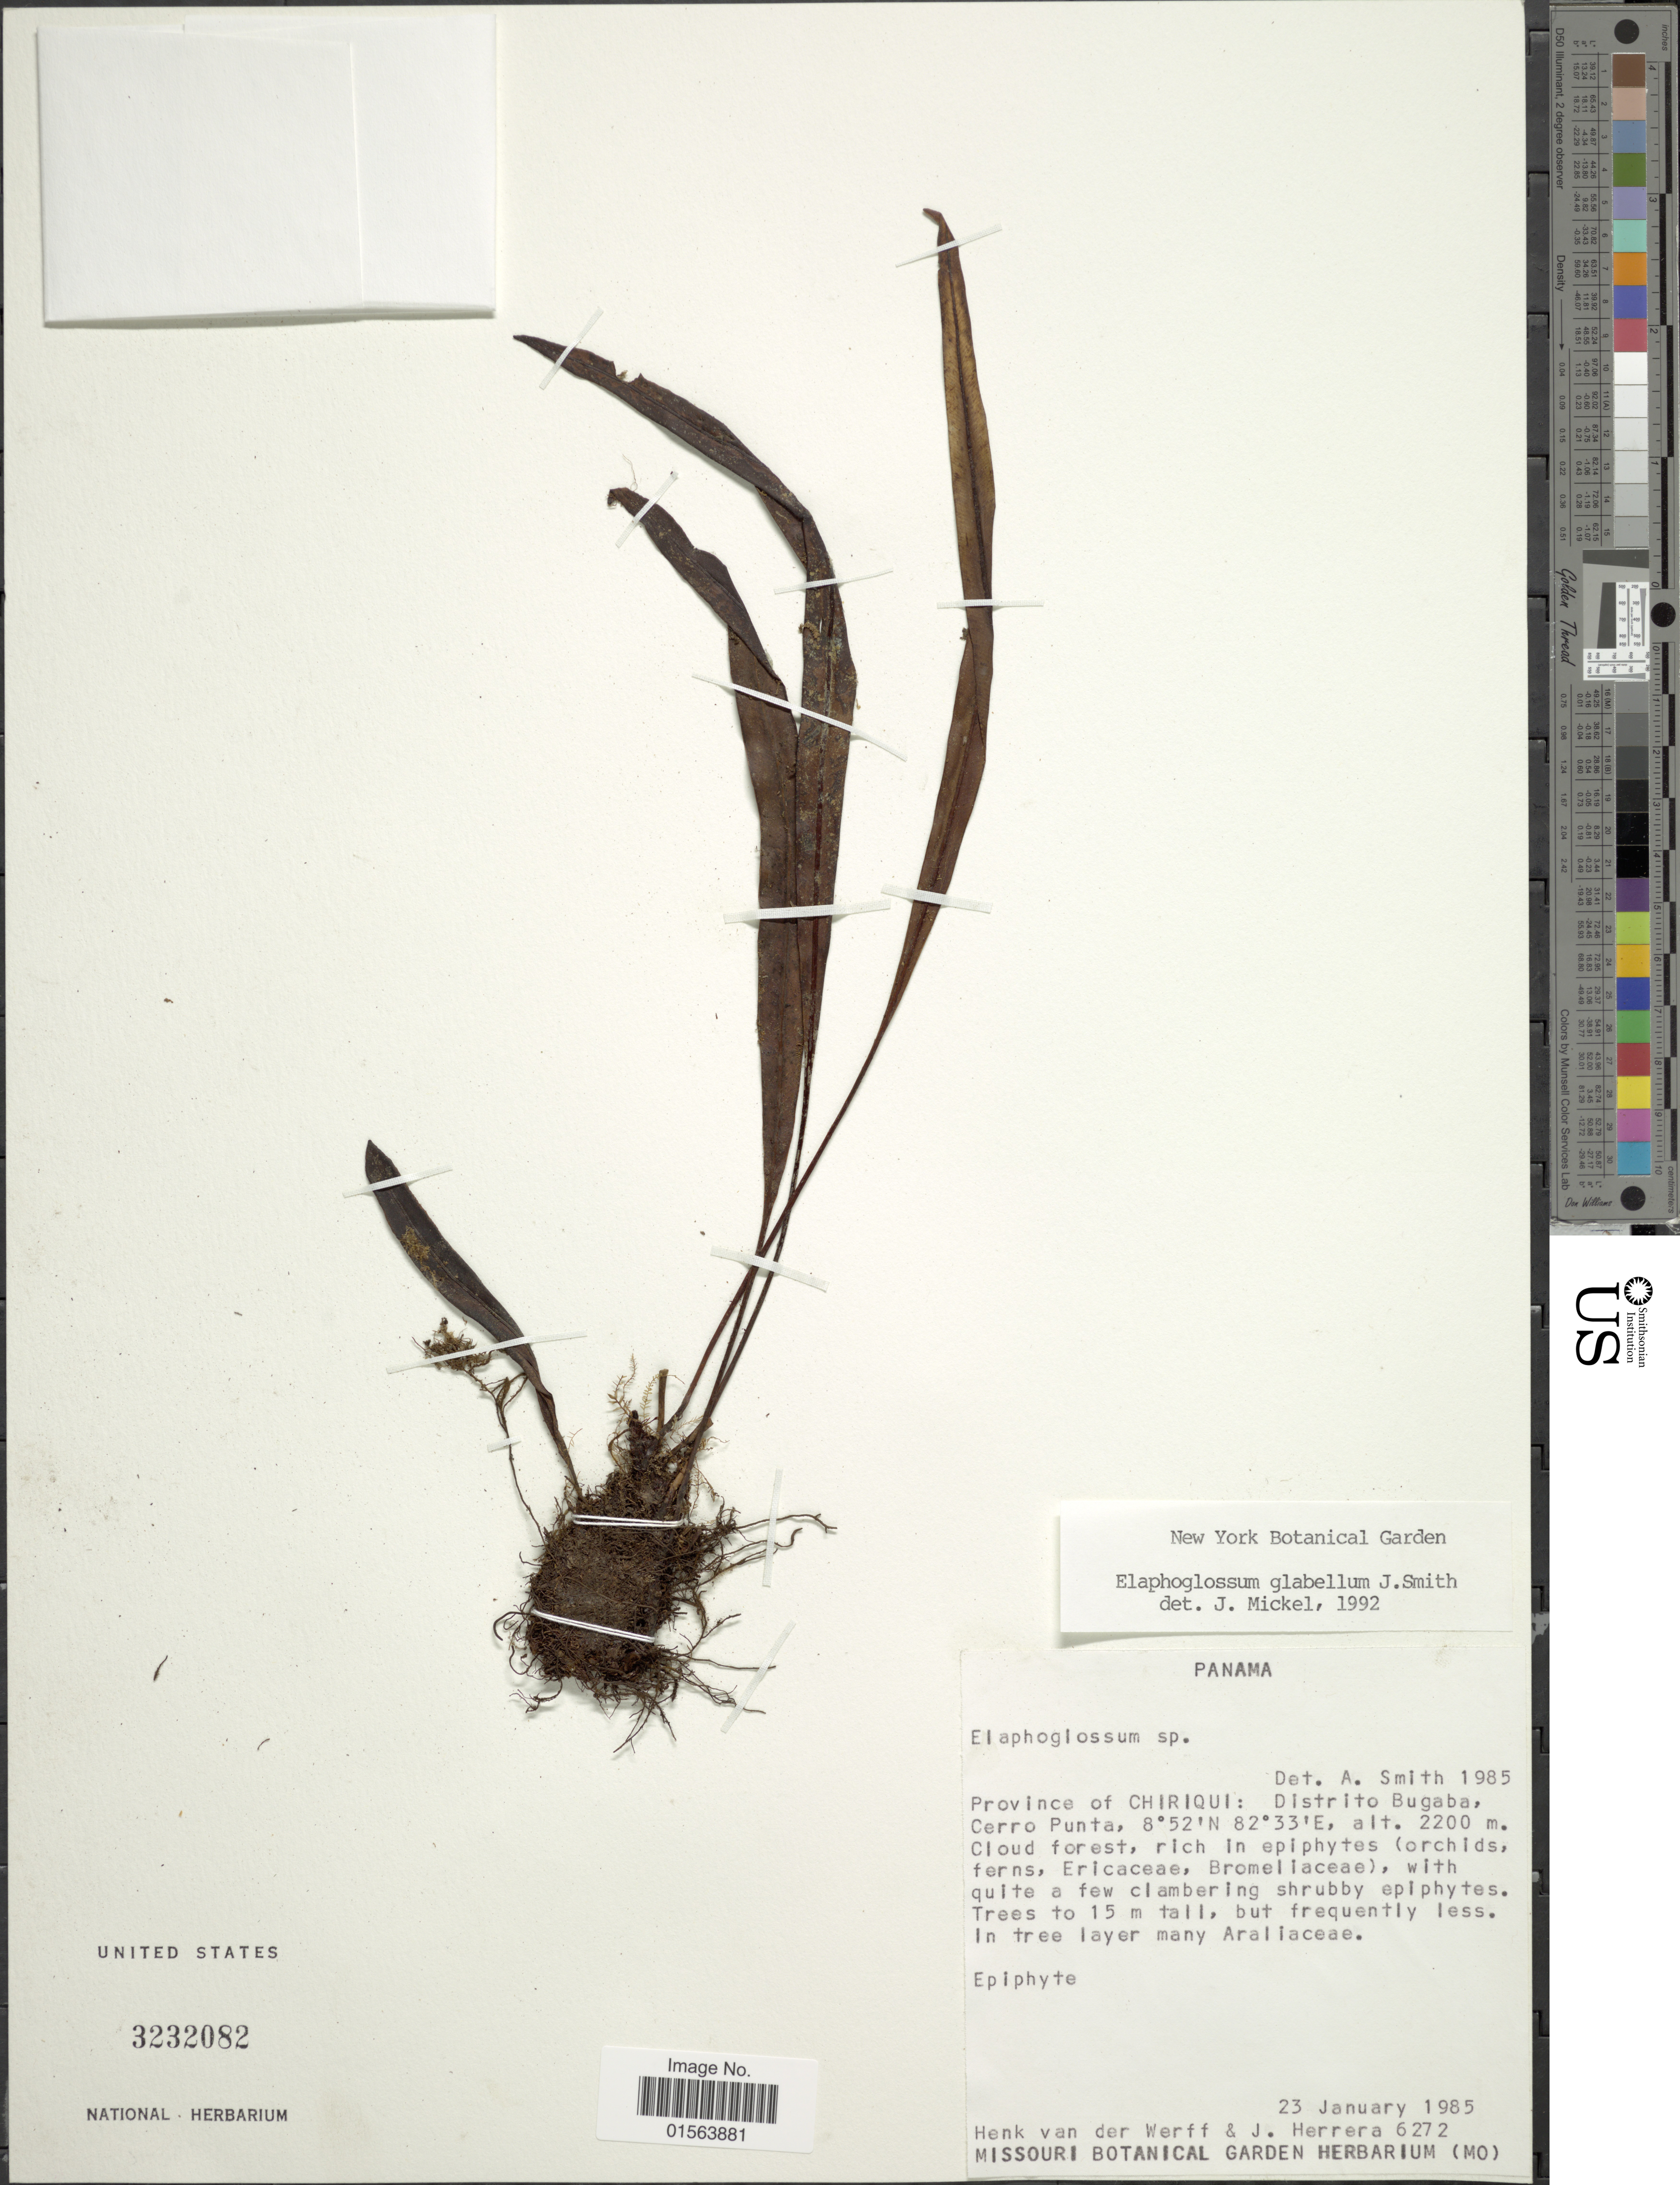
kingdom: Plantae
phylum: Tracheophyta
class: Polypodiopsida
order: Polypodiales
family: Dryopteridaceae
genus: Elaphoglossum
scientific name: Elaphoglossum glabellum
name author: J. Sm.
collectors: H. van der Werff & J. Herrera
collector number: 6272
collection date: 1985-01-23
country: Panama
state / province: Chiriqui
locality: Province of Chiriqui: Distrito Bugaba, Cerro Punta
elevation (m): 2200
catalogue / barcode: US 3232082